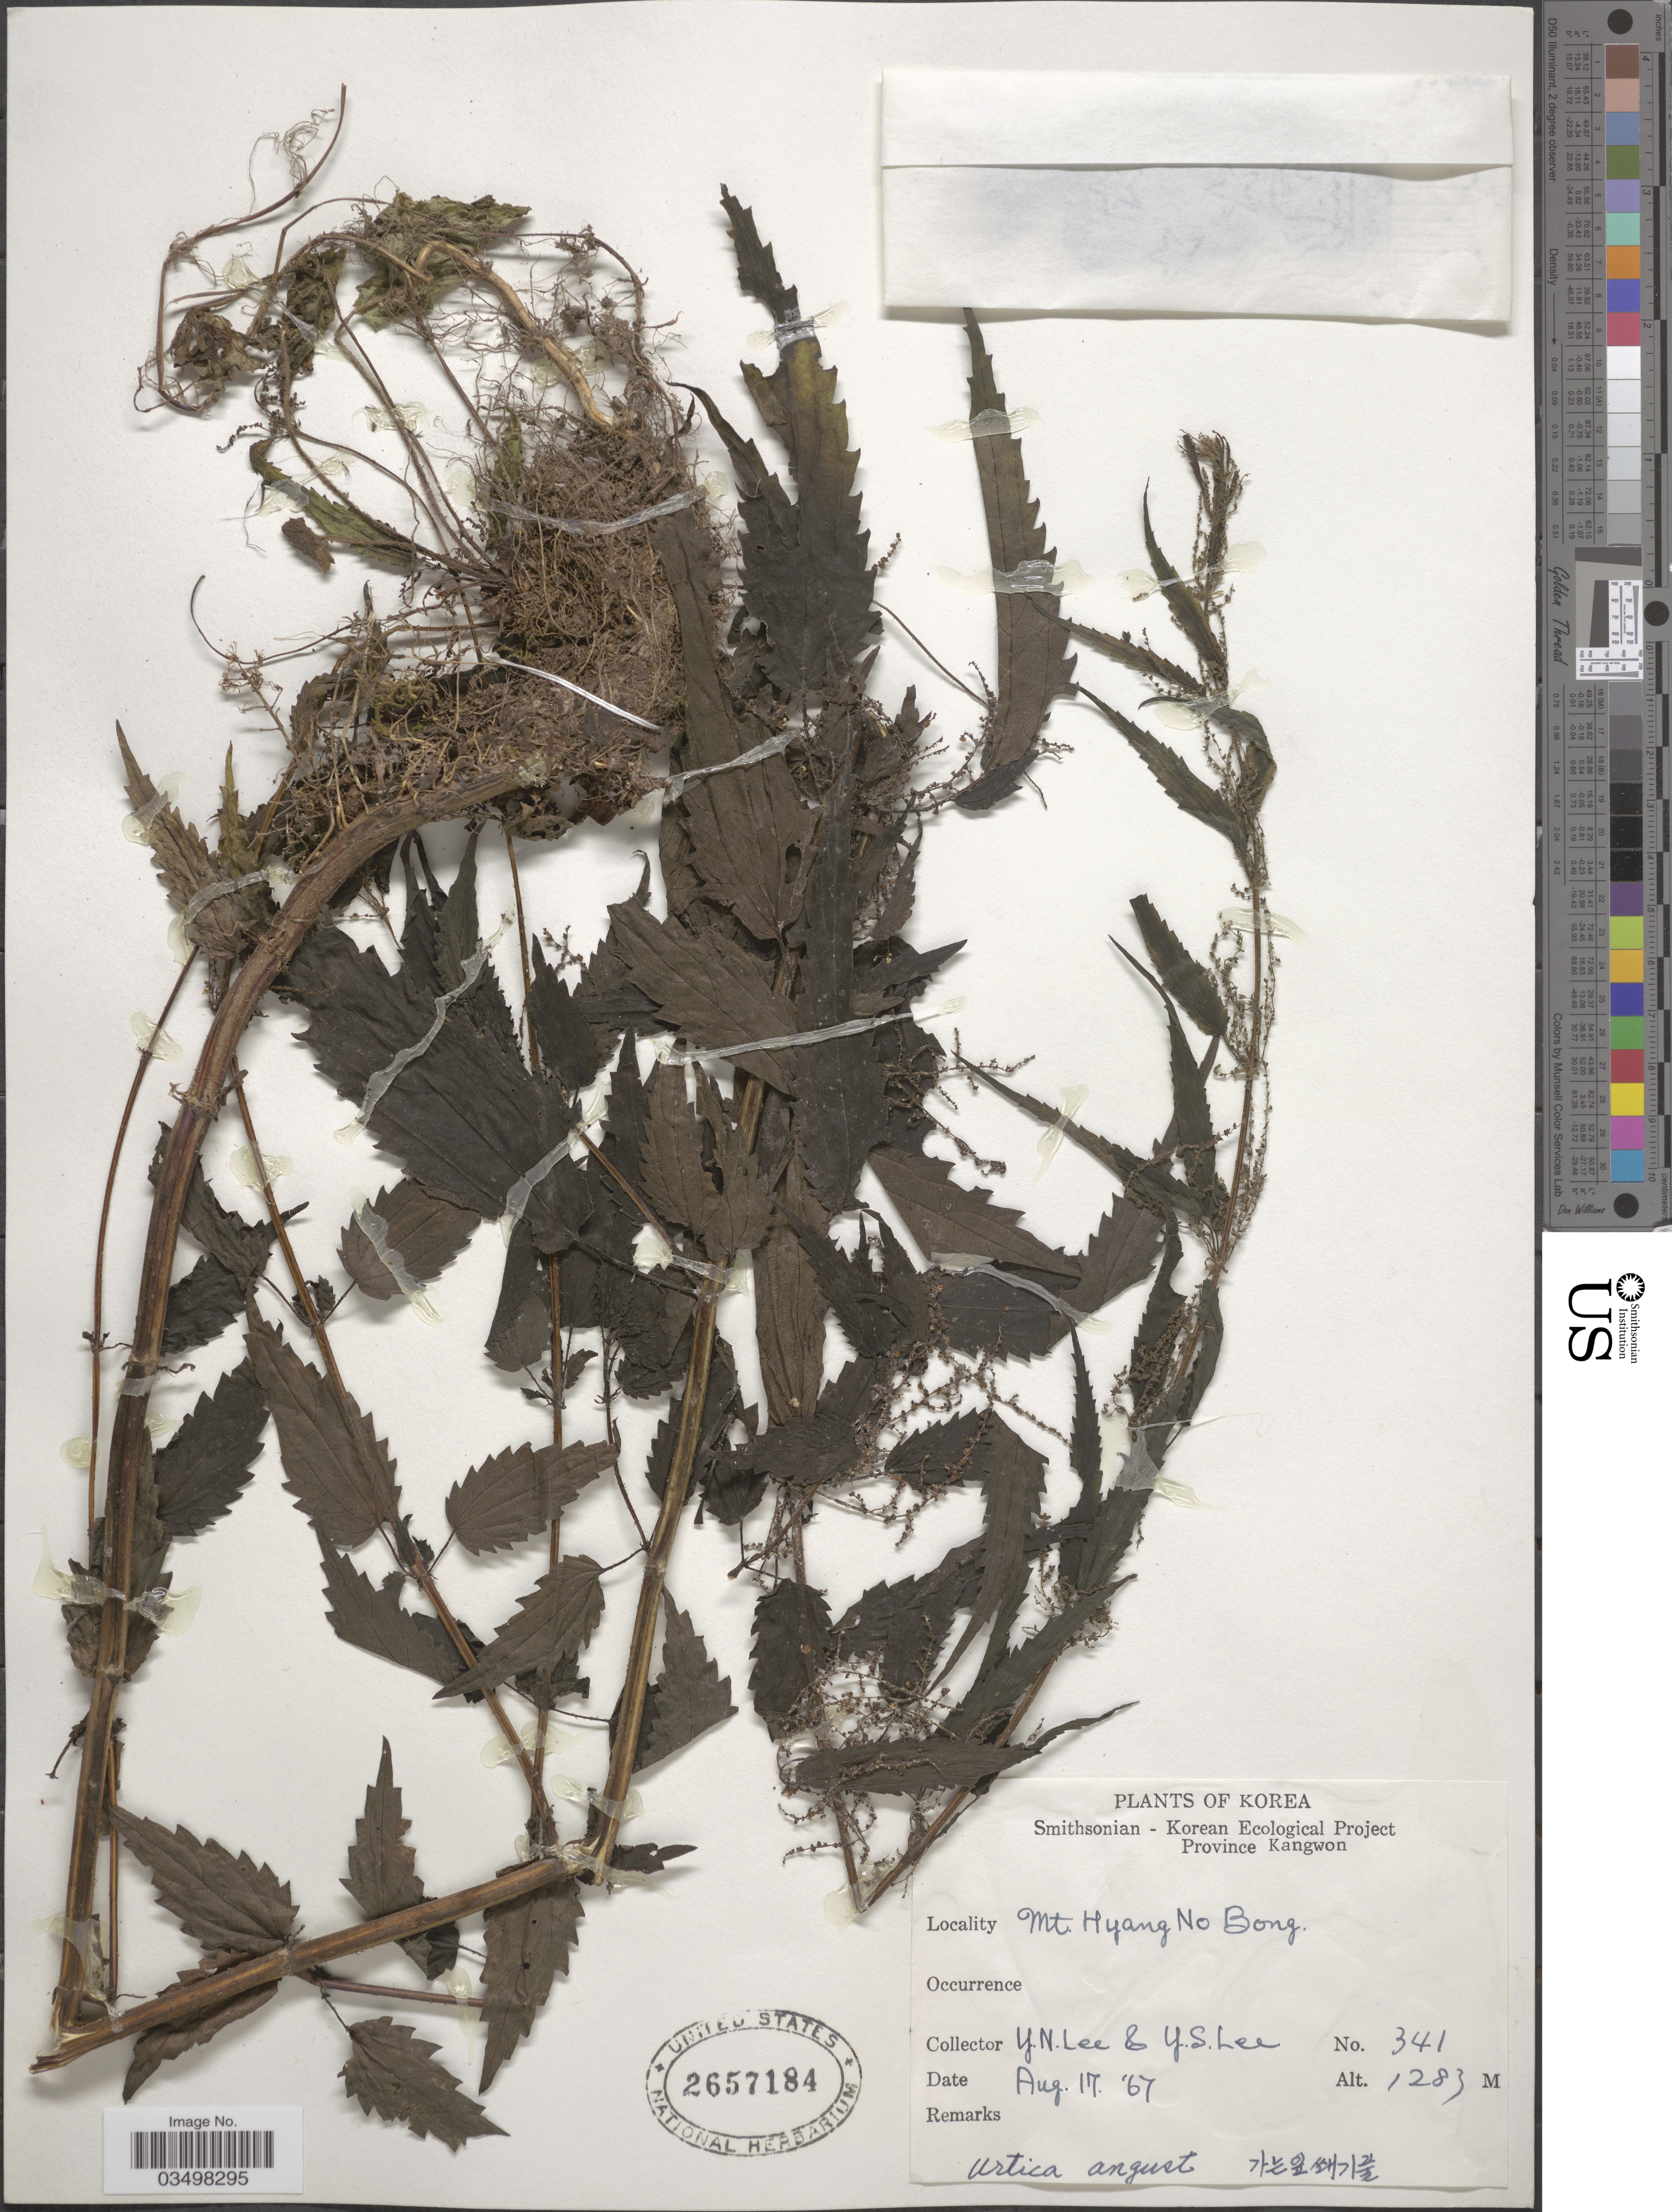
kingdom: Plantae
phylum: Tracheophyta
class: Magnoliopsida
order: Rosales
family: Urticaceae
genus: Urtica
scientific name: Urtica angustifolia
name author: Fisch. ex Hornem.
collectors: Y. N. Lee & Y. S. Lee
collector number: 341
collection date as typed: Transcribed d/m/y: 17/8/67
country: North Korea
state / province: Kangwon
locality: Province Kangwon. Mt. Hyang No Bong.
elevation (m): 1283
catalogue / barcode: US 2657184